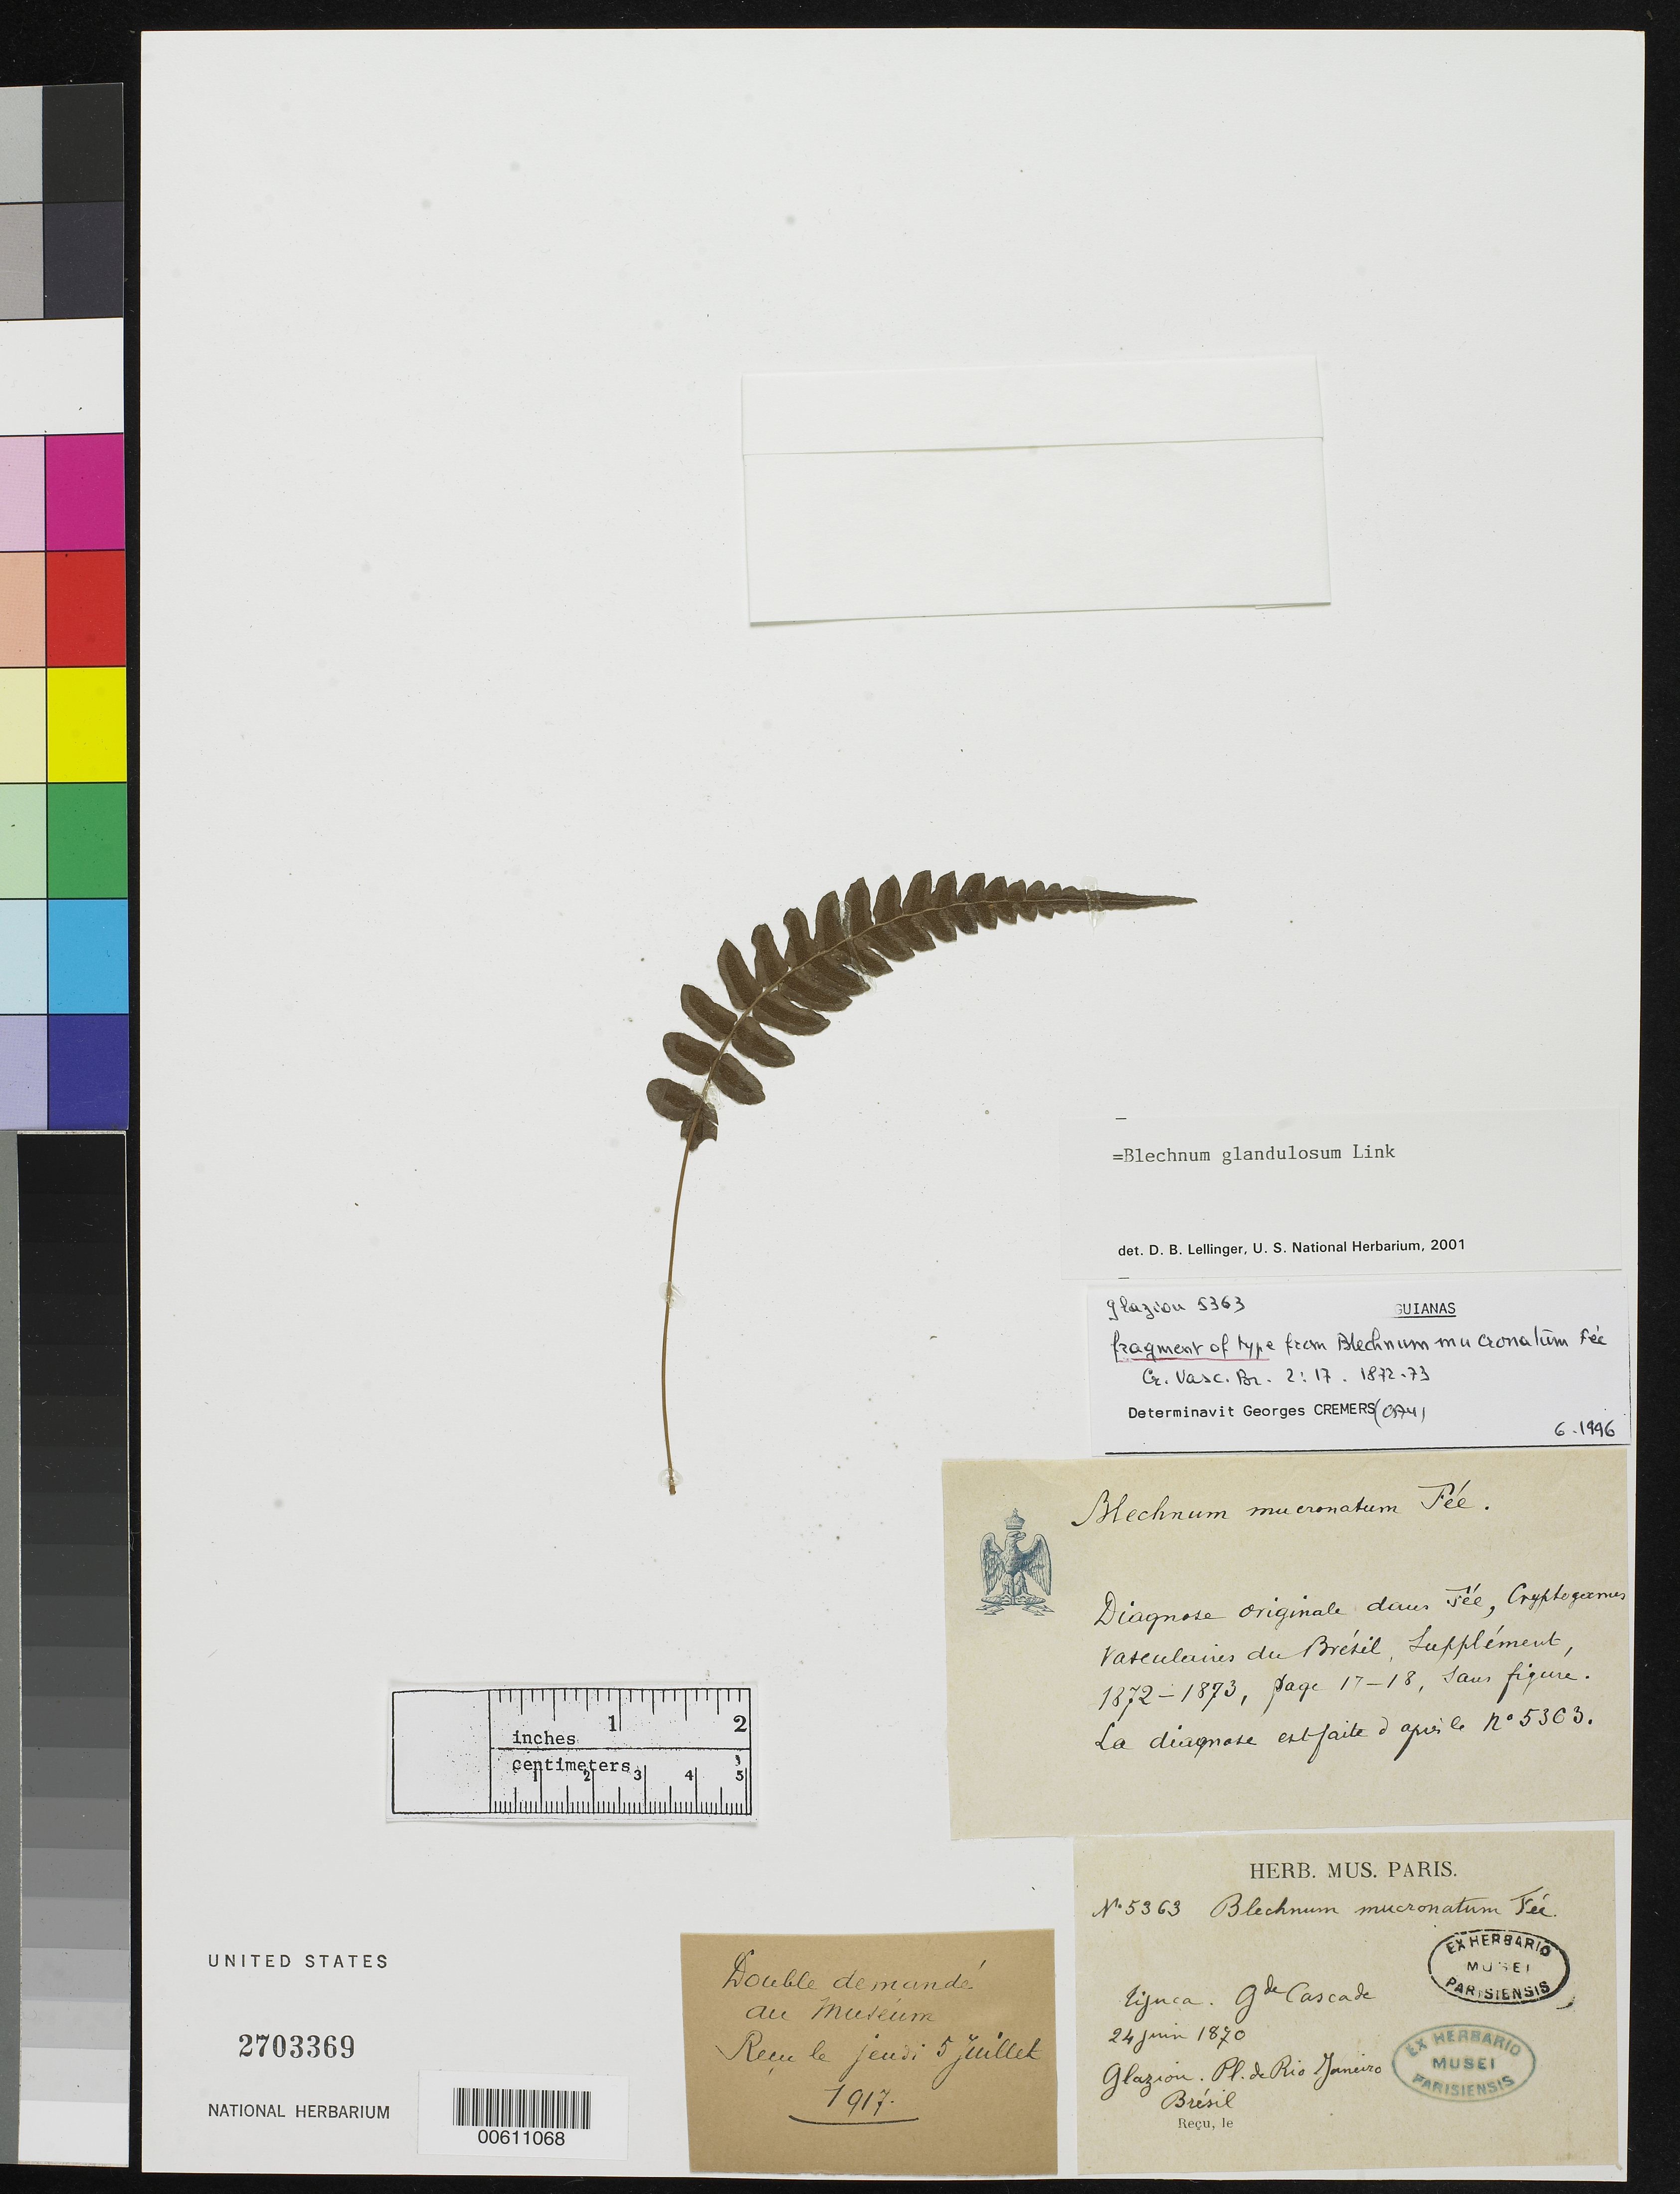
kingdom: Plantae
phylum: Tracheophyta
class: Polypodiopsida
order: Polypodiales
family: Blechnaceae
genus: Blechnum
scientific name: Blechnum mucronatum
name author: Fée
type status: Isotype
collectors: A. F. M. Glaziou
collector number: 5363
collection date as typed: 24 Jun 1870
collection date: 1870-06-24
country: Brazil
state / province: Rio de Janeiro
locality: Grande Cascade de Tijuca.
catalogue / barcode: US 2703369